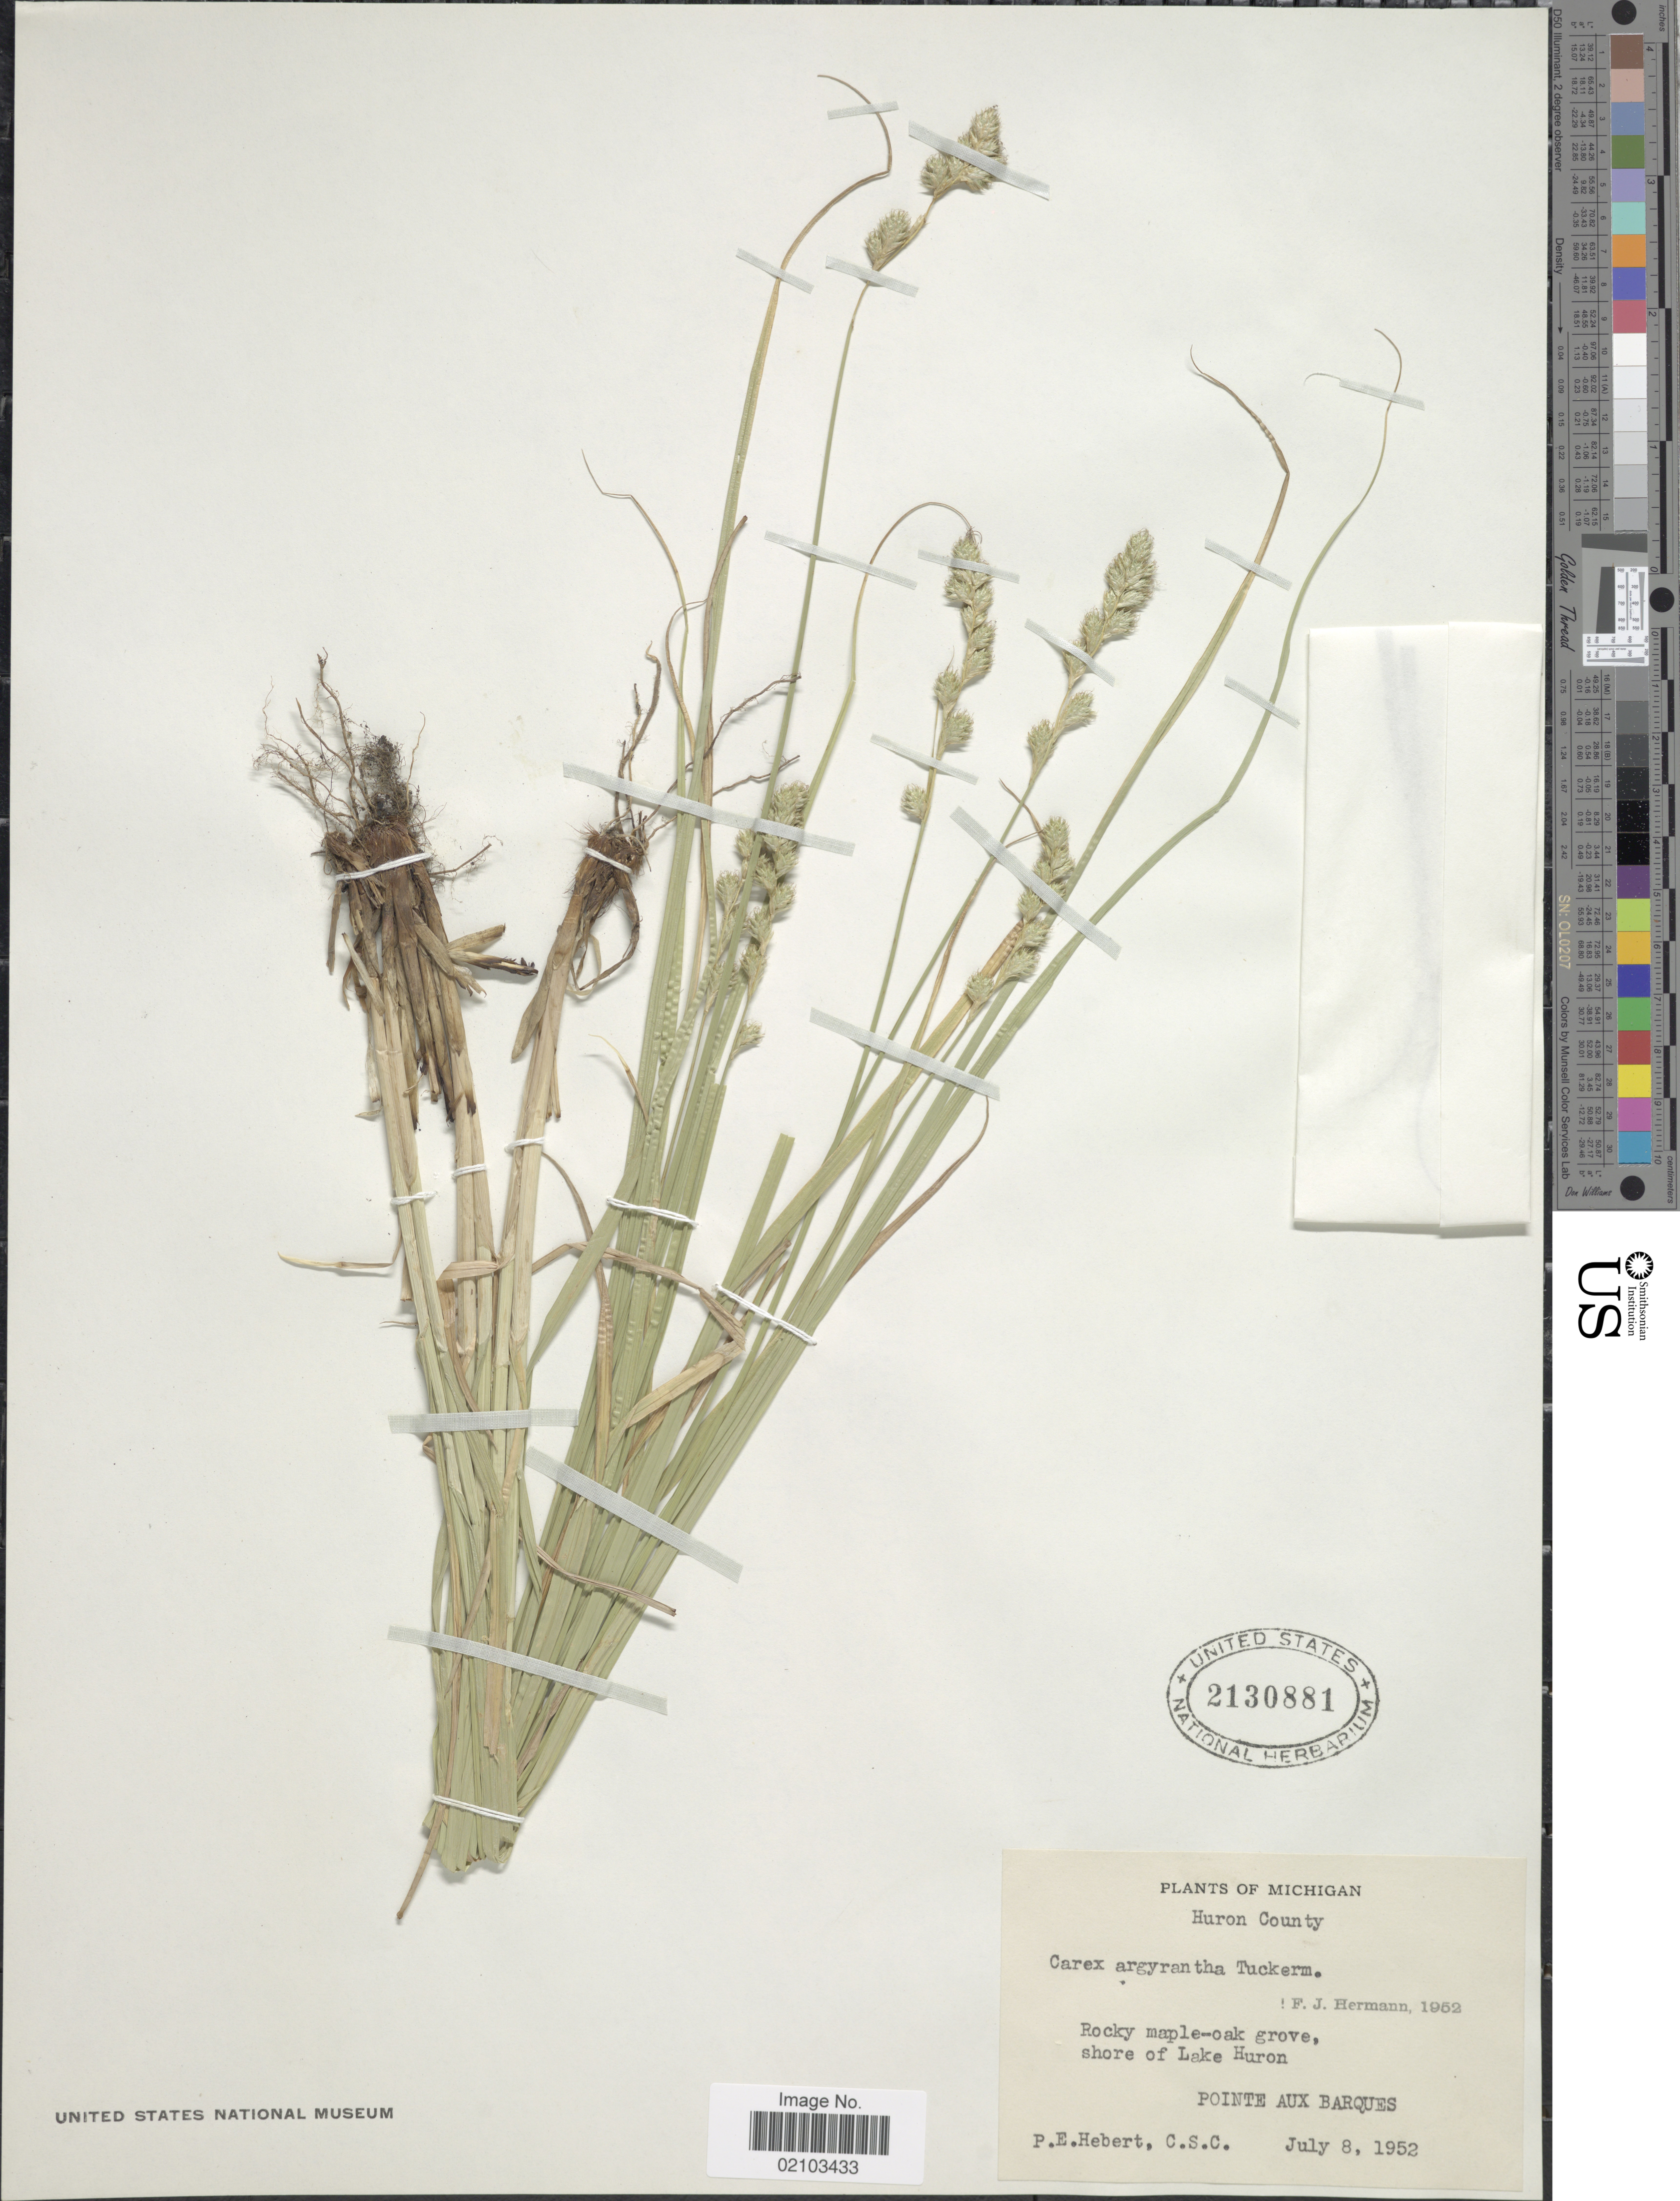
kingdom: Plantae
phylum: Tracheophyta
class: Liliopsida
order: Poales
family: Cyperaceae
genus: Carex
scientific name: Carex argyrantha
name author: Tuck. ex Boott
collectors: P. Hebert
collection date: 1952-07-08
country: United States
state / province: Michigan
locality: Huron County, Rocky maple-oak grove, shore of Lake Huron, Pointe aux Barques.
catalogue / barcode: US 2130881